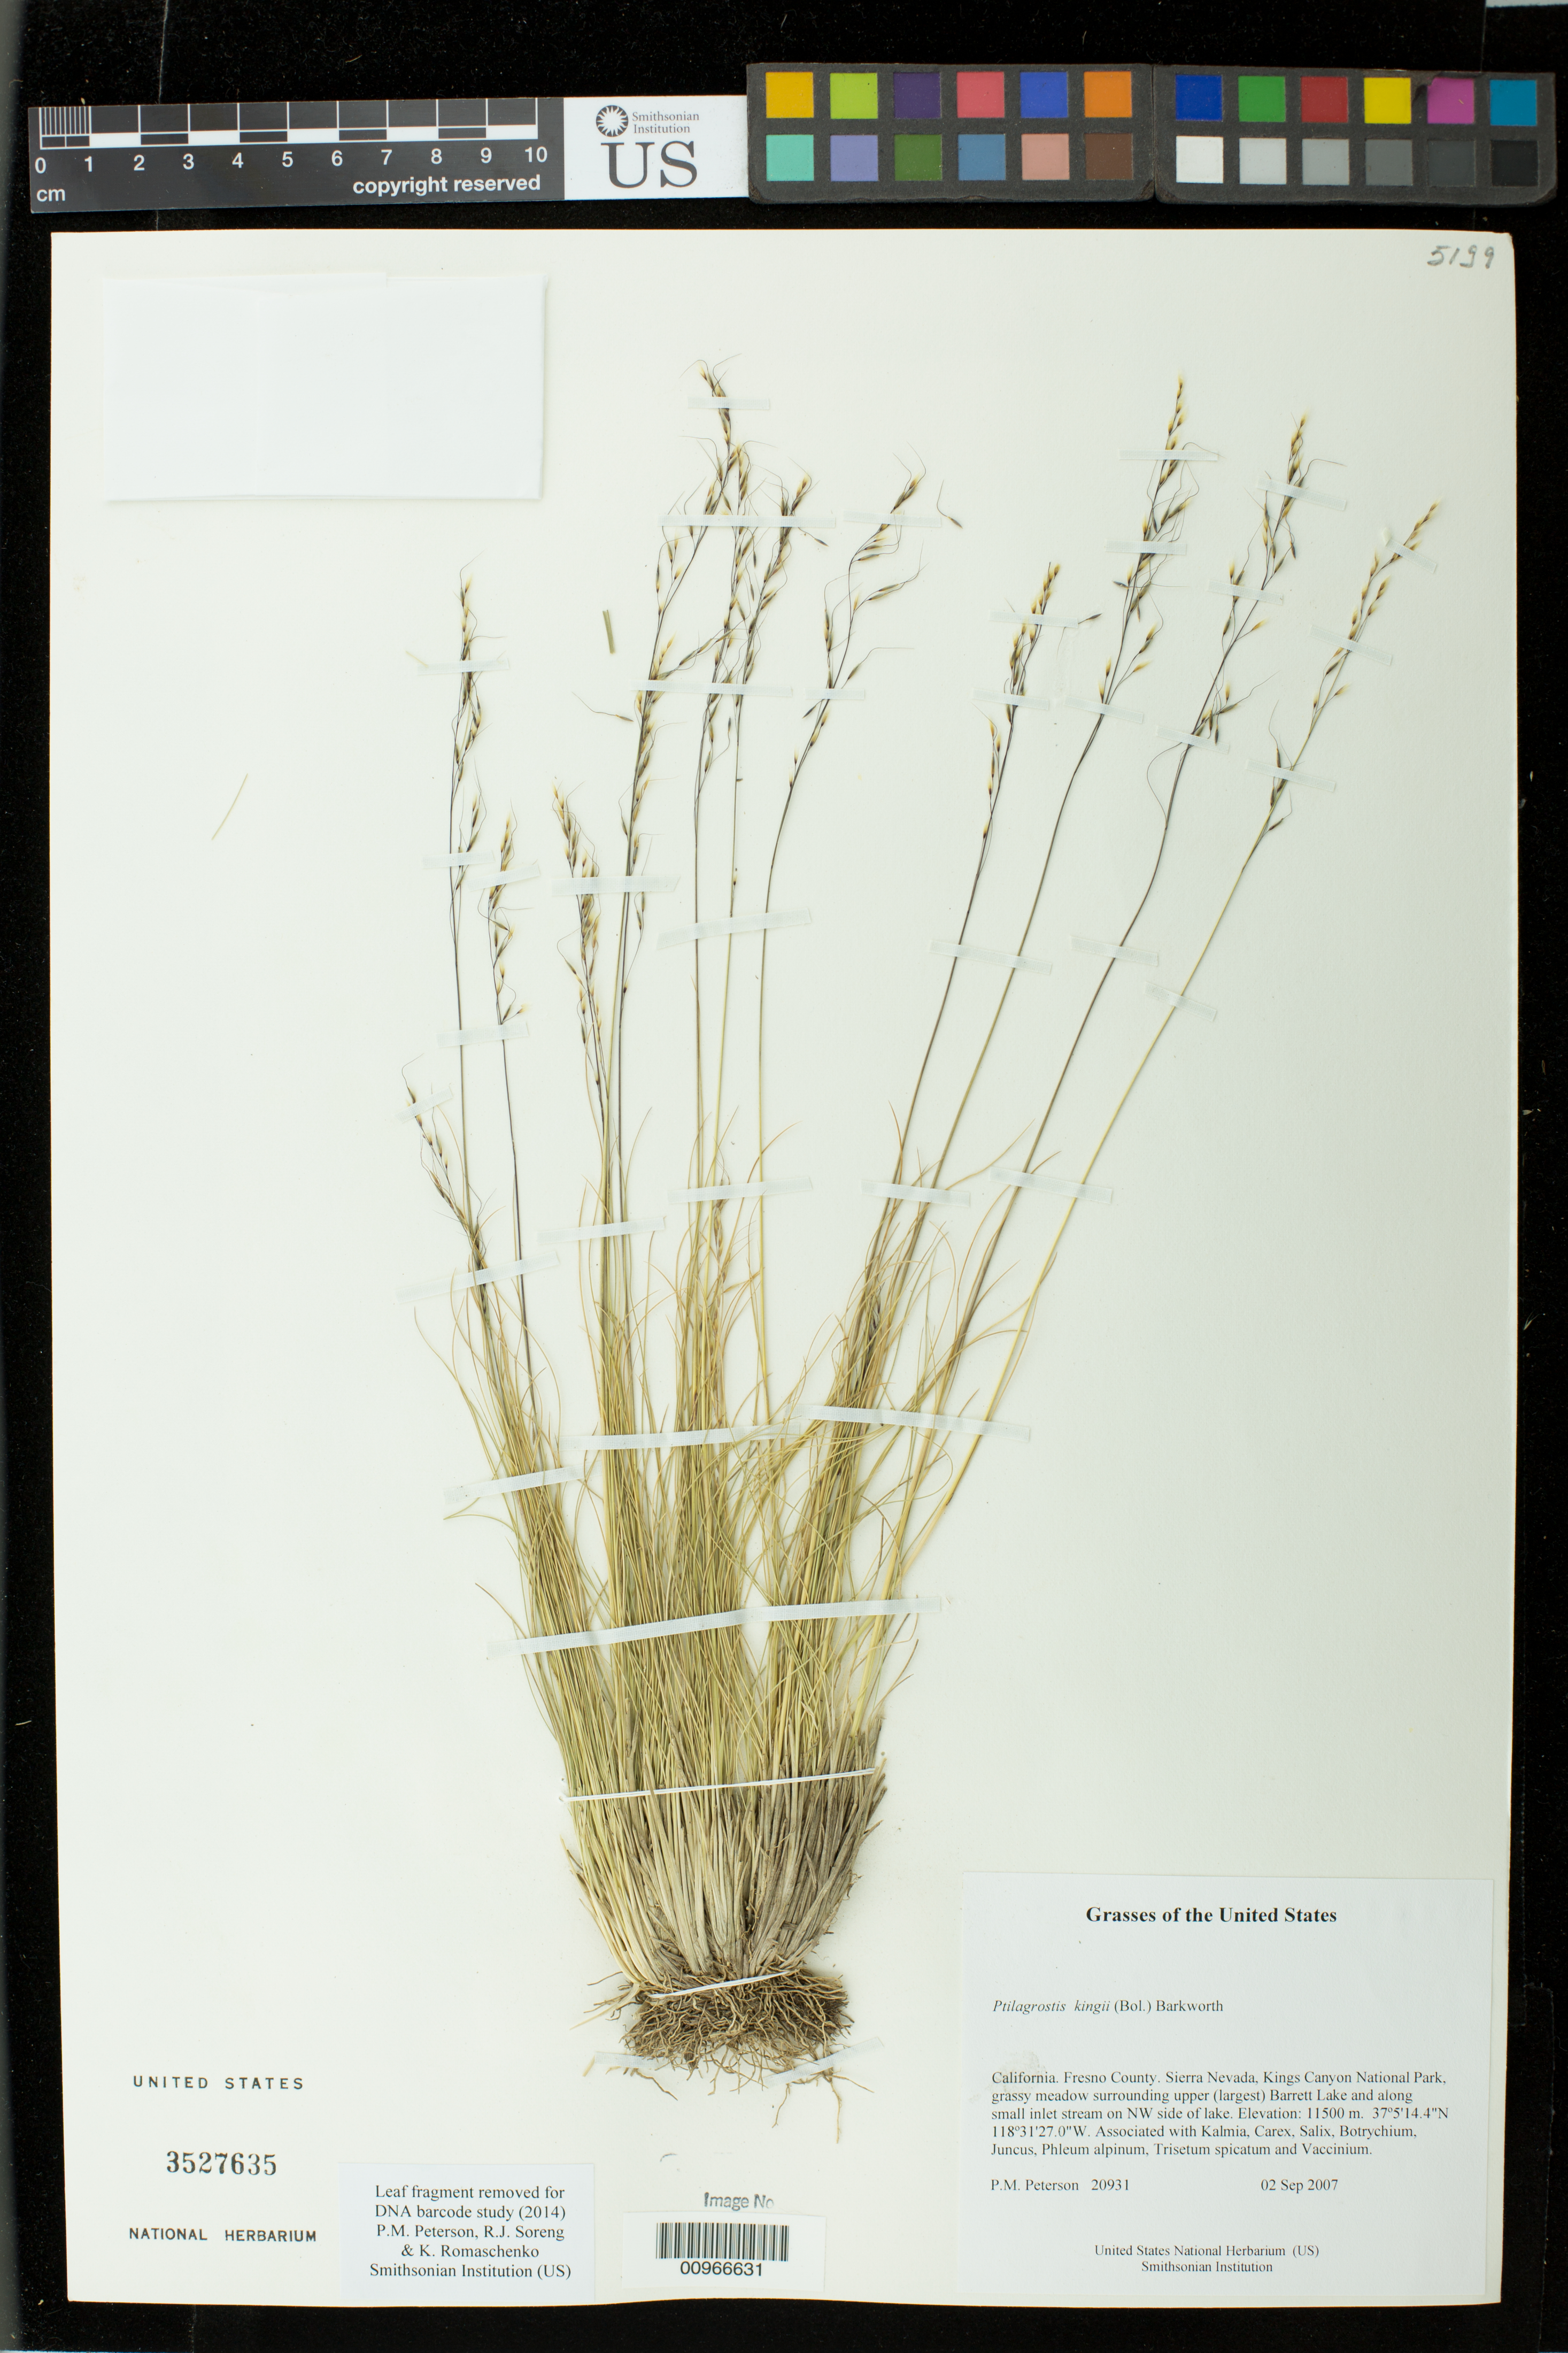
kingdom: Plantae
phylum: Tracheophyta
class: Liliopsida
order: Poales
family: Poaceae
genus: Ptilagrostis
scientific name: Ptilagrostis kingii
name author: (Bol.) Barkworth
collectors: P. M. Peterson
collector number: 20931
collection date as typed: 02 Sep 2007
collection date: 2007-09-02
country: United States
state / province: California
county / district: Fresno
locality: Sierra Nevada, Kings Canyon National Park, grassy meadow surrounding upper (largest) Barrett Lake and along small inlet stream on NW side of lake.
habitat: Associated with Kalmia, Carex, Salix, Botrychium, Juncus, Phleum alpinum, Trisetum spicatum and Vaccinium.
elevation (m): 11500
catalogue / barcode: US 3527635